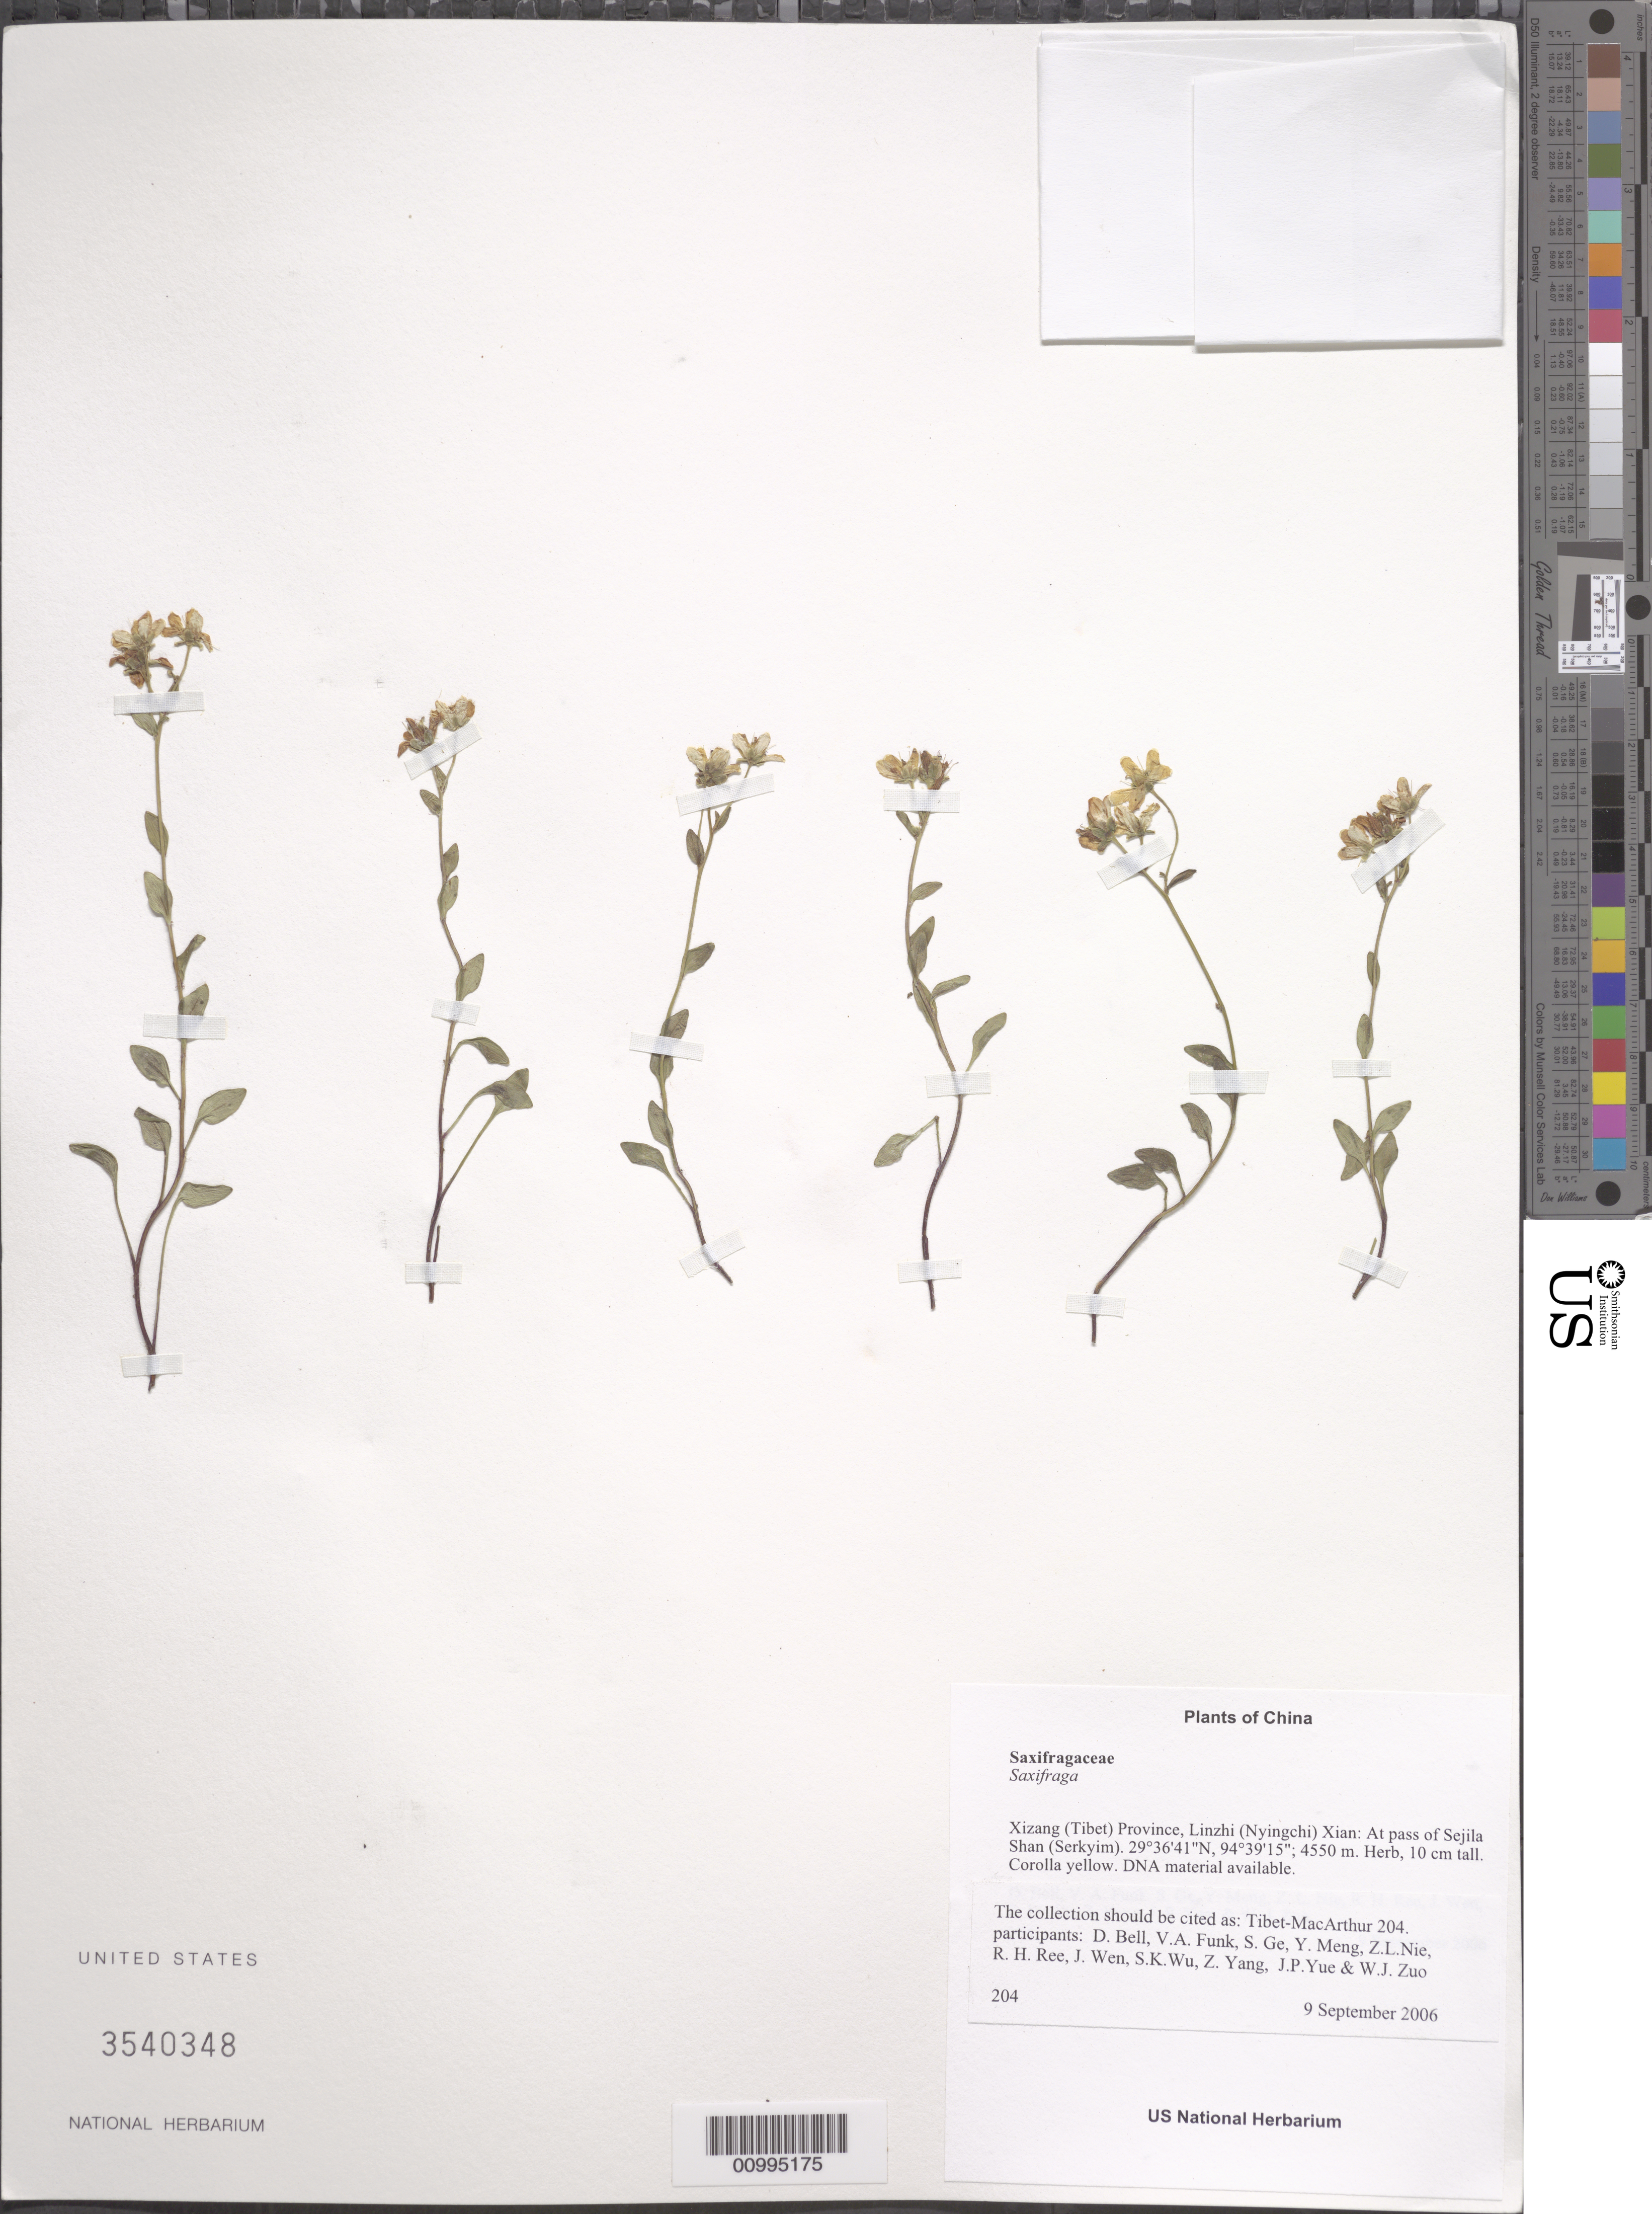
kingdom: Plantae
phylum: Tracheophyta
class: Magnoliopsida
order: Saxifragales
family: Saxifragaceae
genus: Saxifraga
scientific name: Saxifraga sp.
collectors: Tibet-MacArthur, D. A. Bell, V. Funk, S. Ge, Y. Meng, Z. Nie, R. Ree, J. Wen, S. K. Wu, Z. Yang, J. Yue & W. Zuo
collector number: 204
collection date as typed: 09 Sep 2006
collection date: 2006-09-09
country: China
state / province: Xizang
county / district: Linzhi (Nyingchi) Xian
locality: At pass of Sejila Shan (Serkyim).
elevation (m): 4550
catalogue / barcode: US 3540348